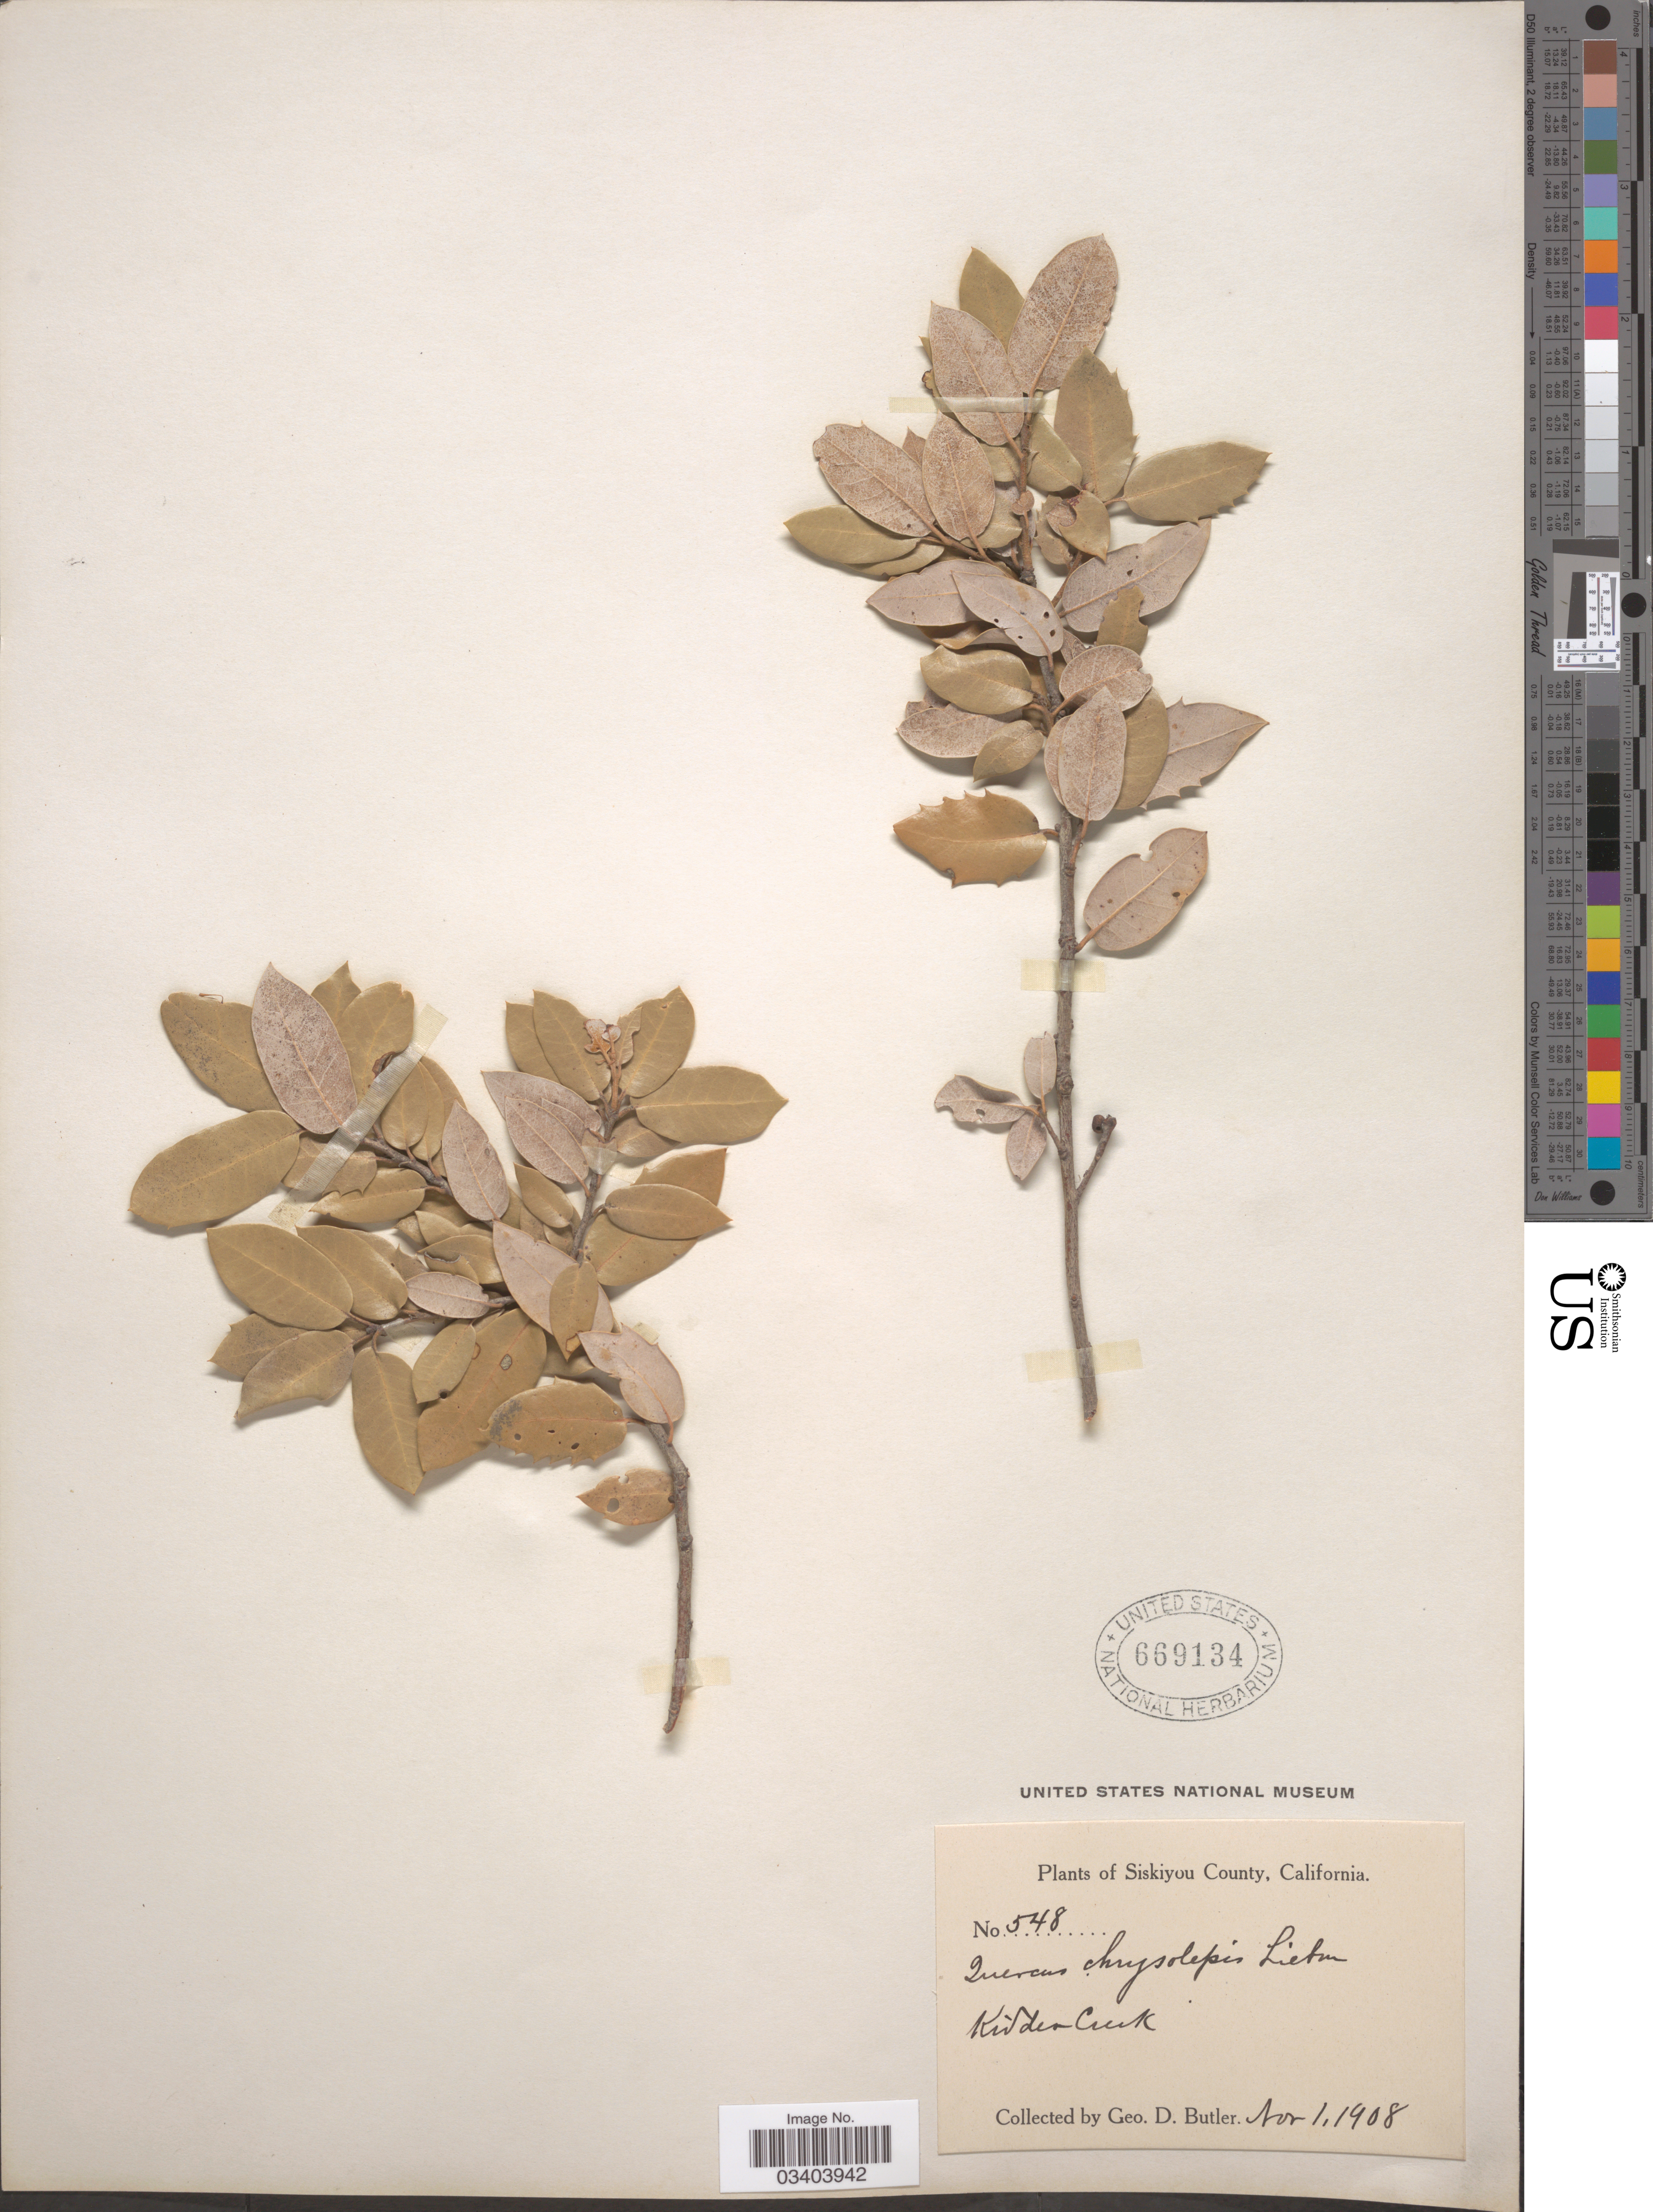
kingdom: Plantae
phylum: Tracheophyta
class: Magnoliopsida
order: Fagales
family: Fagaceae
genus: Quercus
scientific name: Quercus chrysolepis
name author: Liebm.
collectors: G. D. Butler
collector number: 548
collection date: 1908-11-01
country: United States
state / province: California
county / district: Siskiyou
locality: Siskiyou County. Hidden Creek.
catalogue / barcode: US 669134